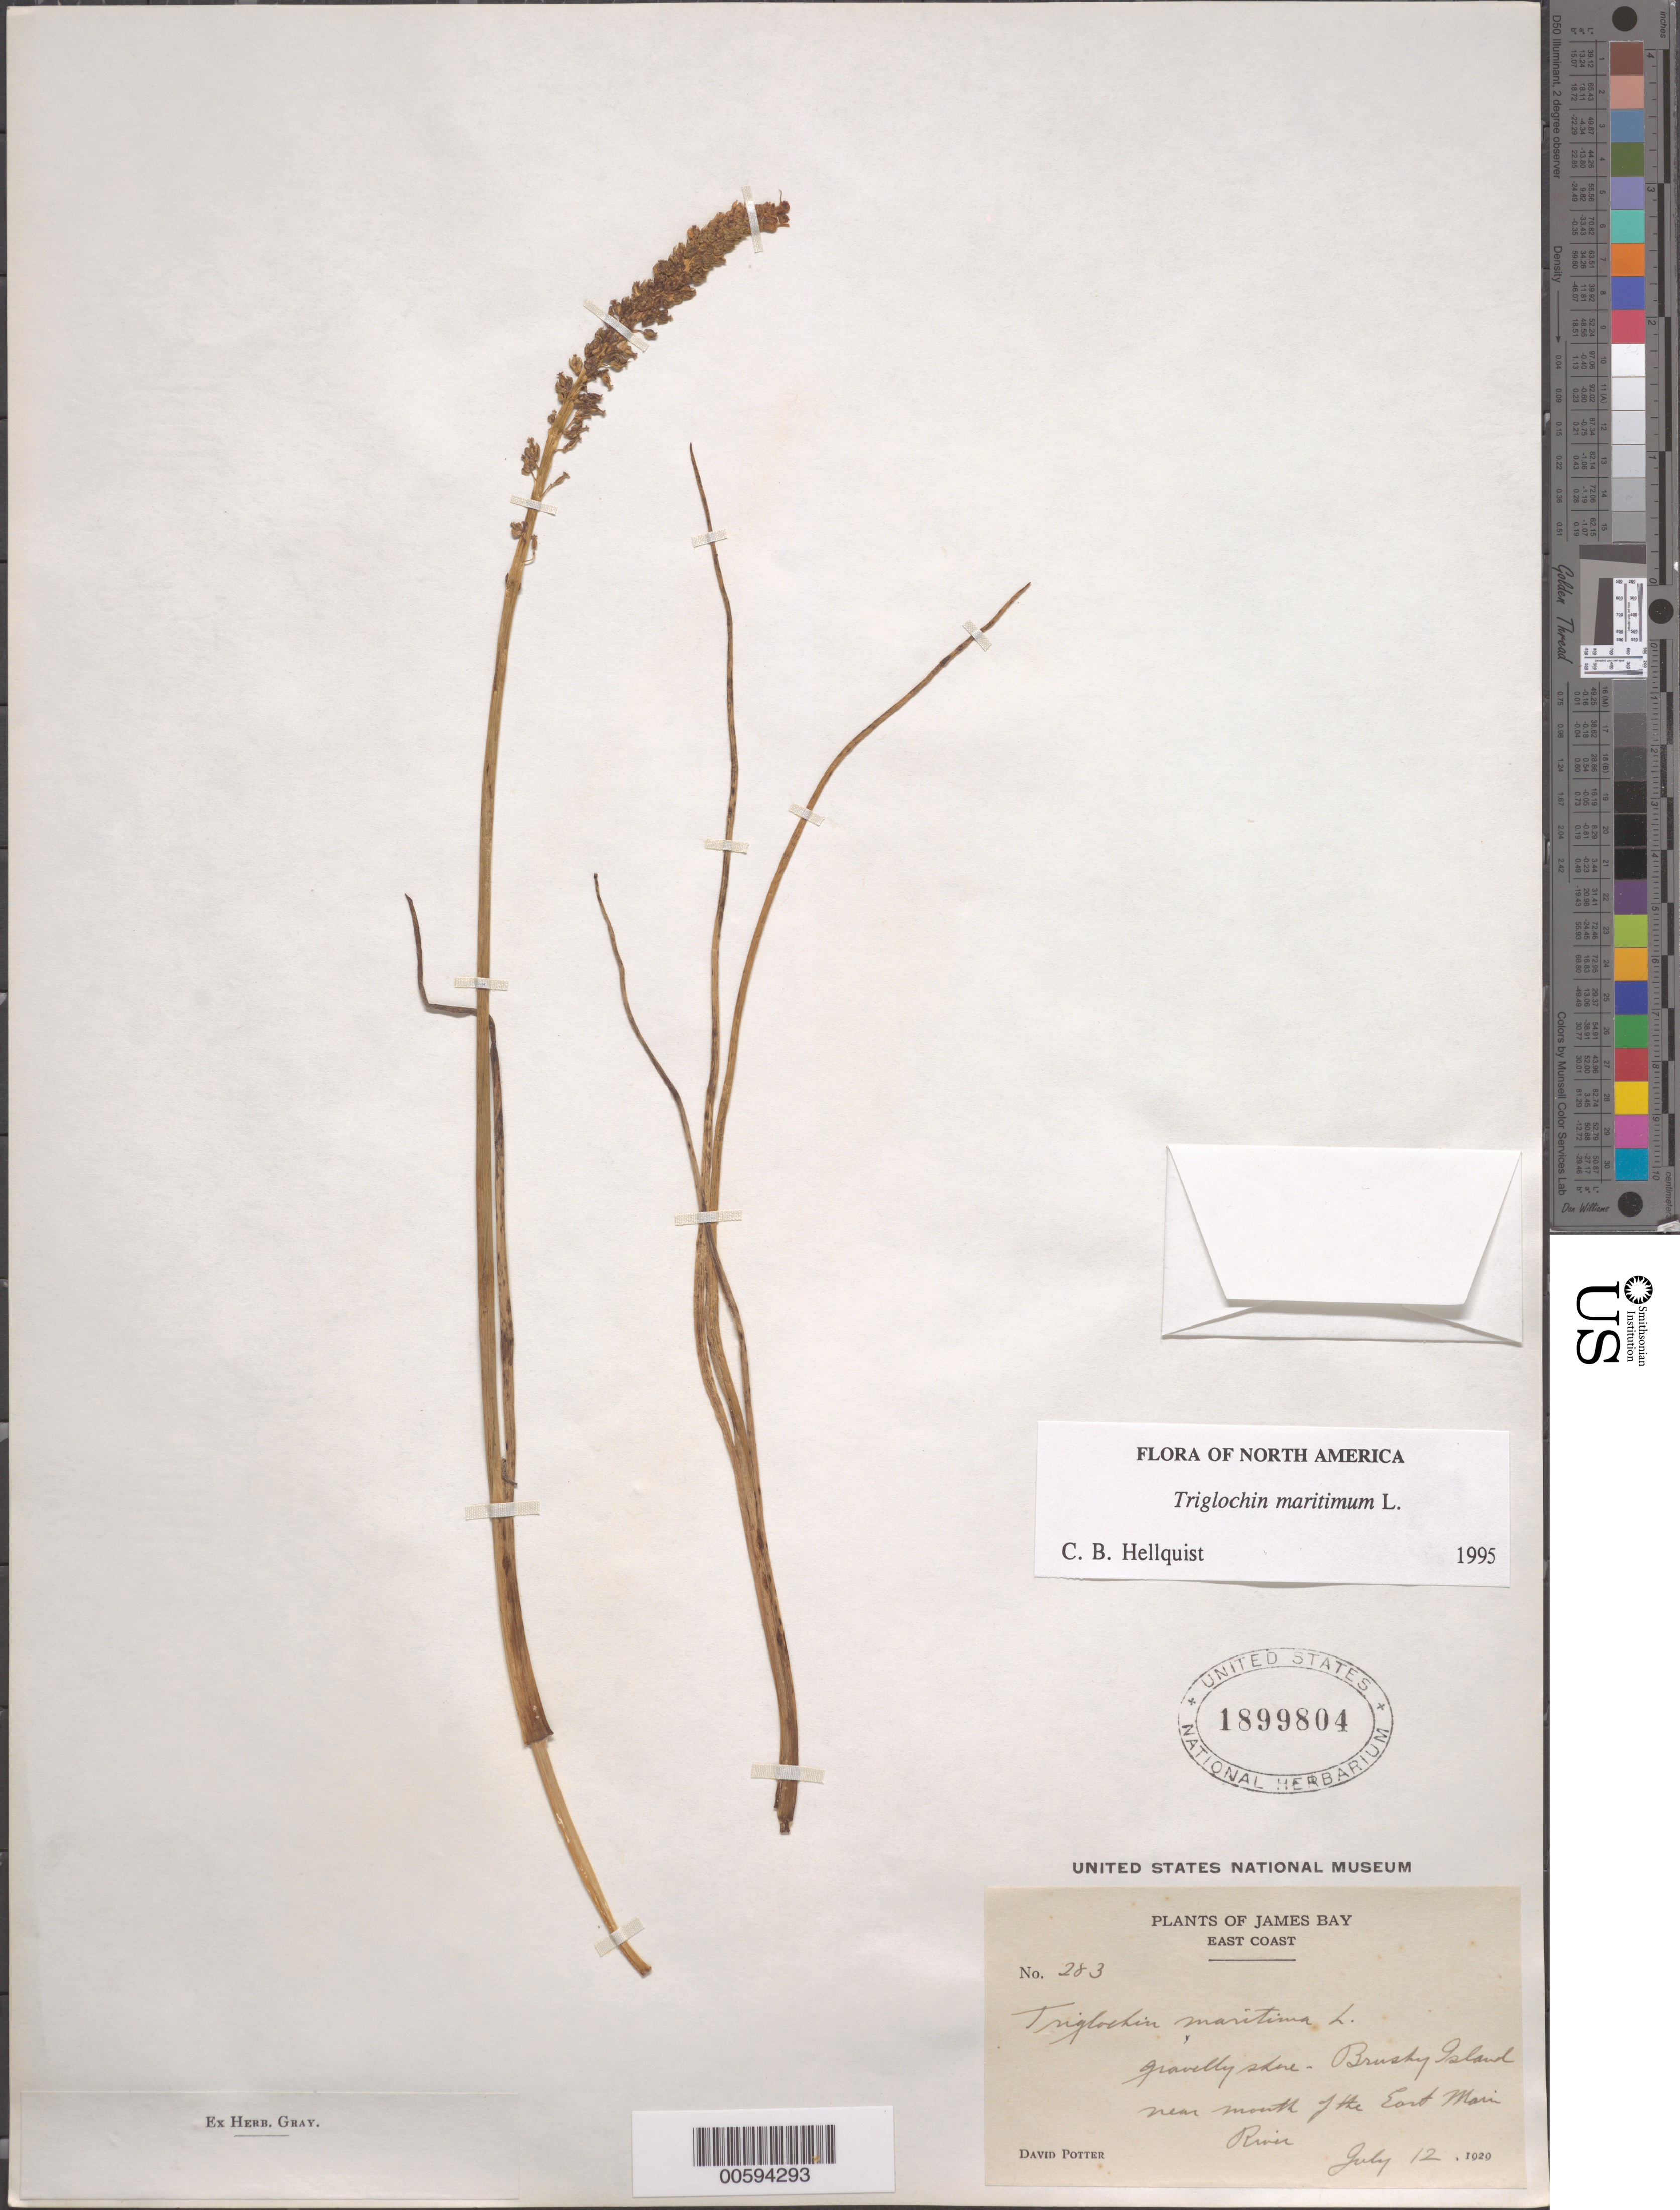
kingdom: Plantae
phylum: Tracheophyta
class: Liliopsida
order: Alismatales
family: Juncaginaceae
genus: Triglochin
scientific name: Triglochin maritima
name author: L.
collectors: D. Potter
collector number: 283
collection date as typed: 12 Jul 1920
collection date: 1920-07-12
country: Canada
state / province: Nunavut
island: Brushy Island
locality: James Bay, Brushy Island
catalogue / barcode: US 1899804